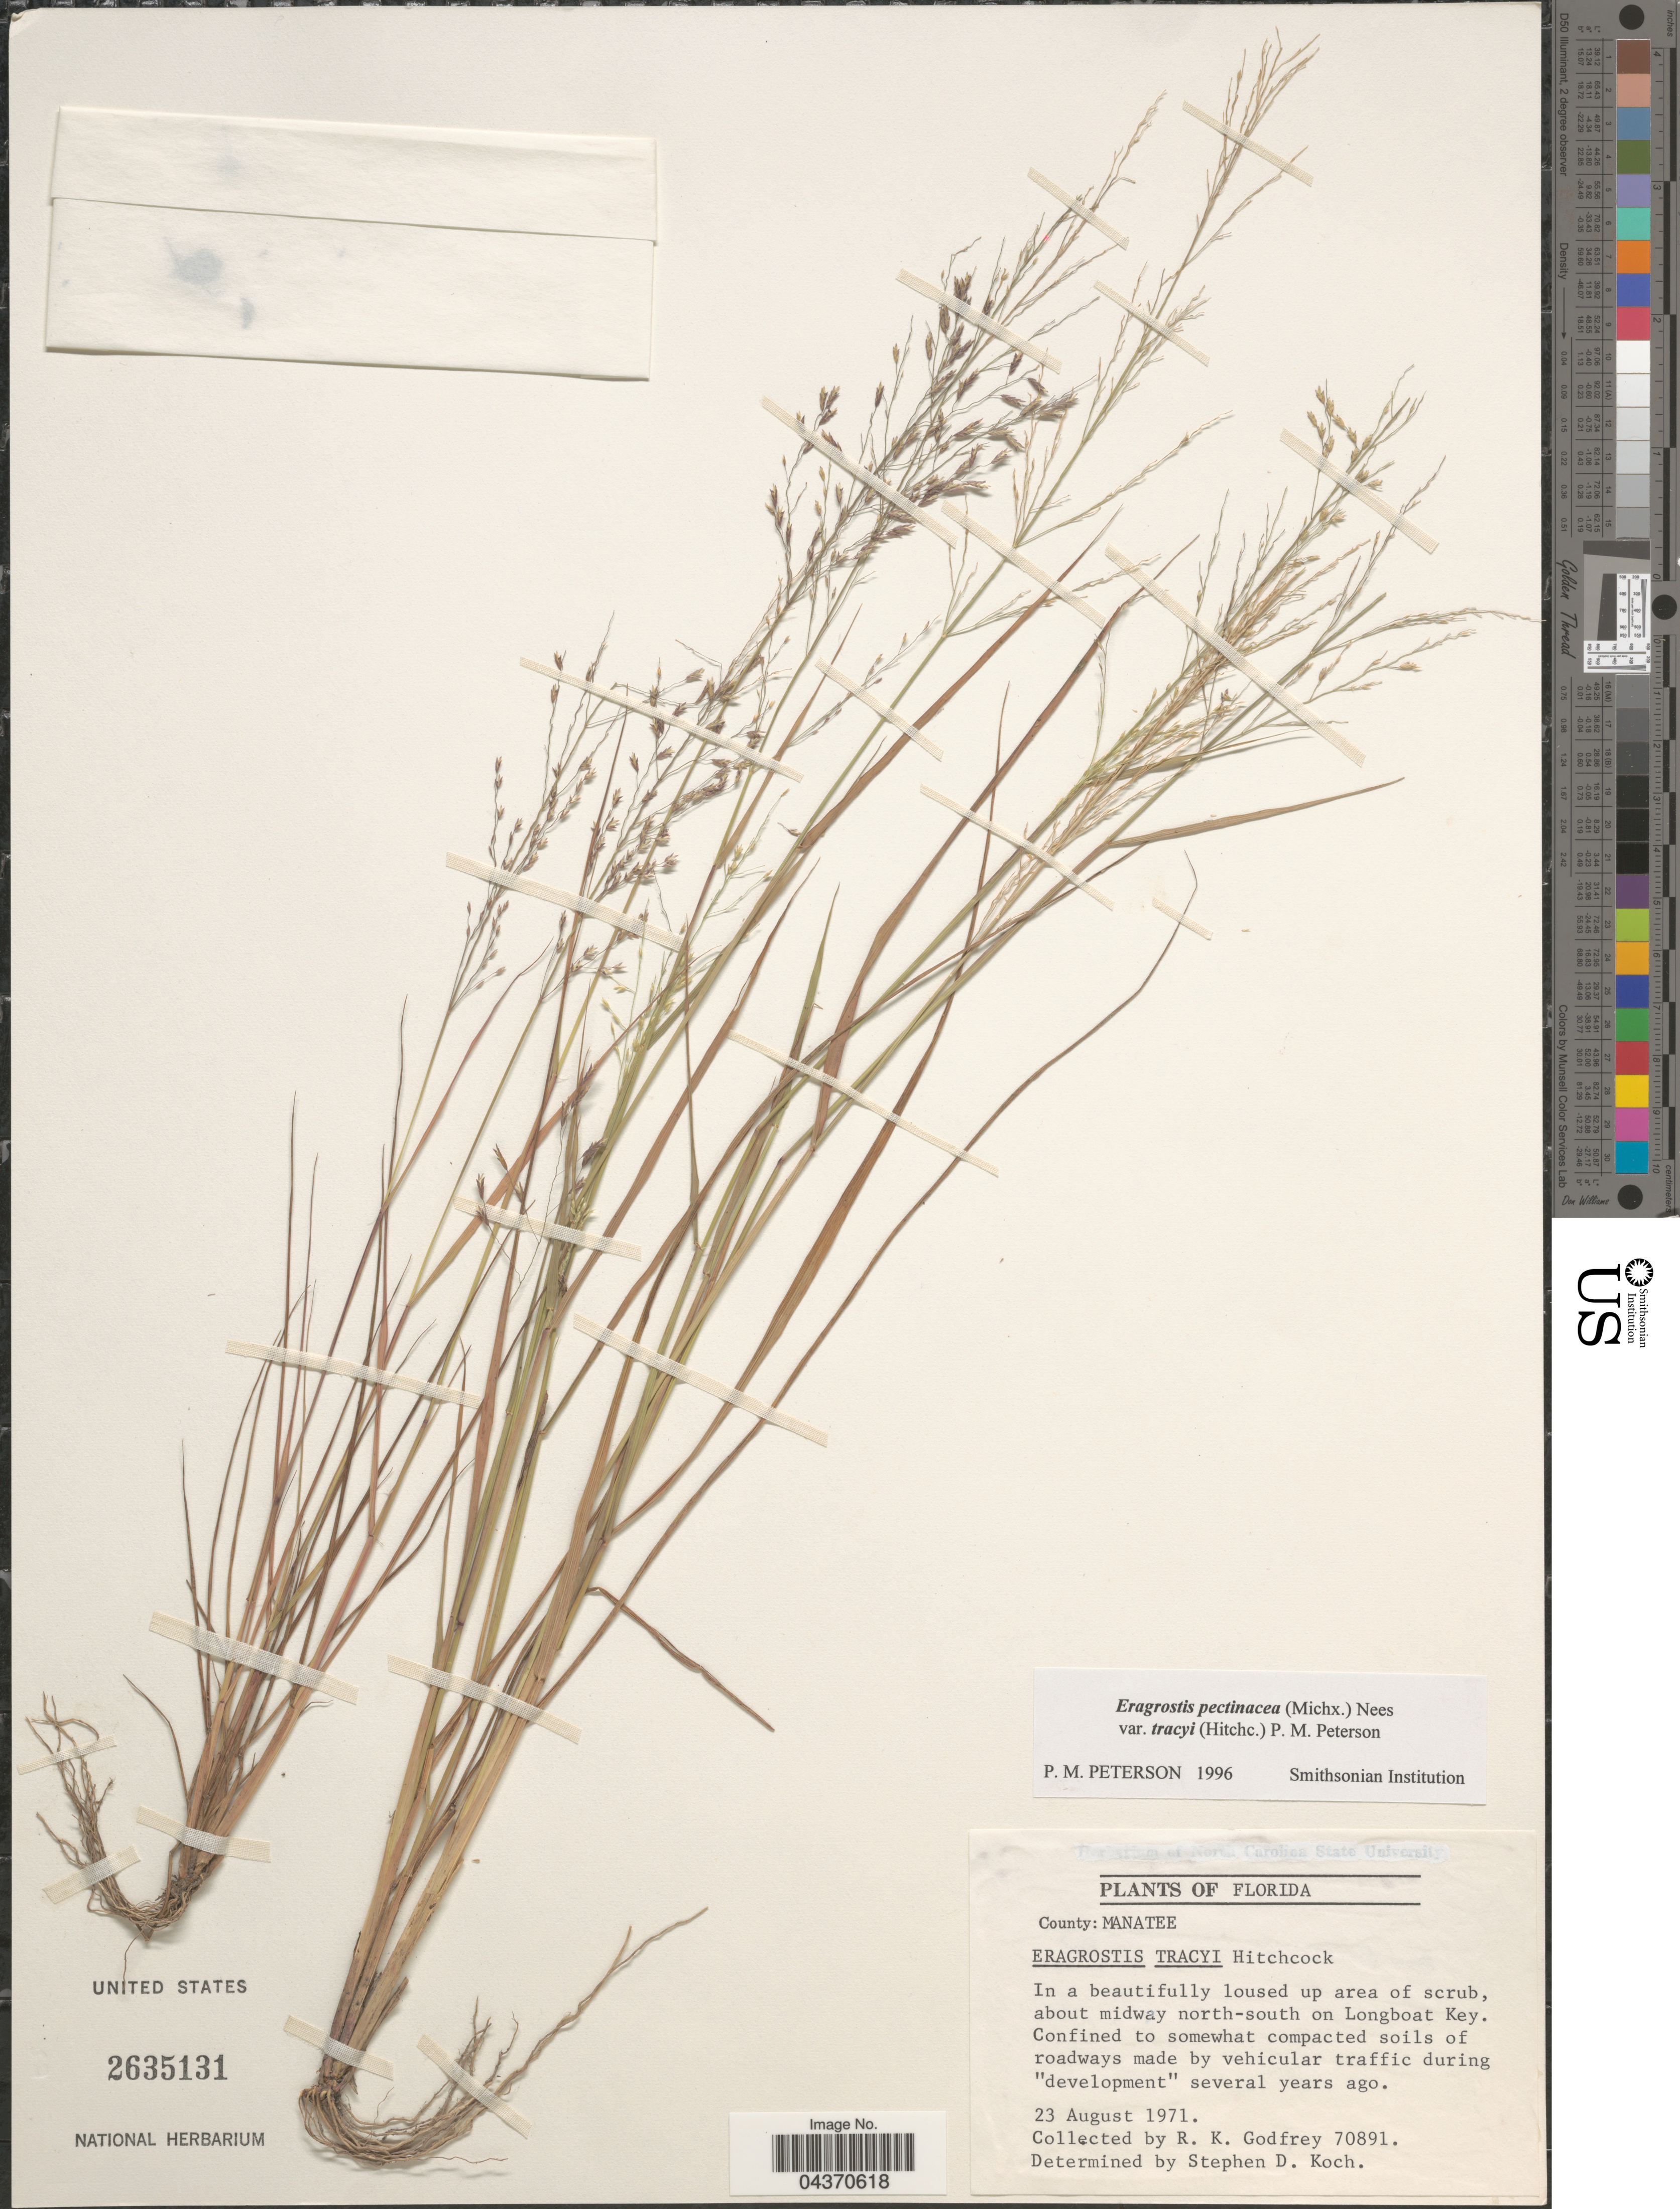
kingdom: Plantae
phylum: Tracheophyta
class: Liliopsida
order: Poales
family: Poaceae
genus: Eragrostis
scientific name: Eragrostis pectinacea var. tracyi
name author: (Hitchc.) P.M. Peterson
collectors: R. K. Godfrey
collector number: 70891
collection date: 1971-08-23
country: United States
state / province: Florida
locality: County: Manatee. In a beautifully loused up area of scrub, about midway north-south on Longboat Key.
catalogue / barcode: US 2635131